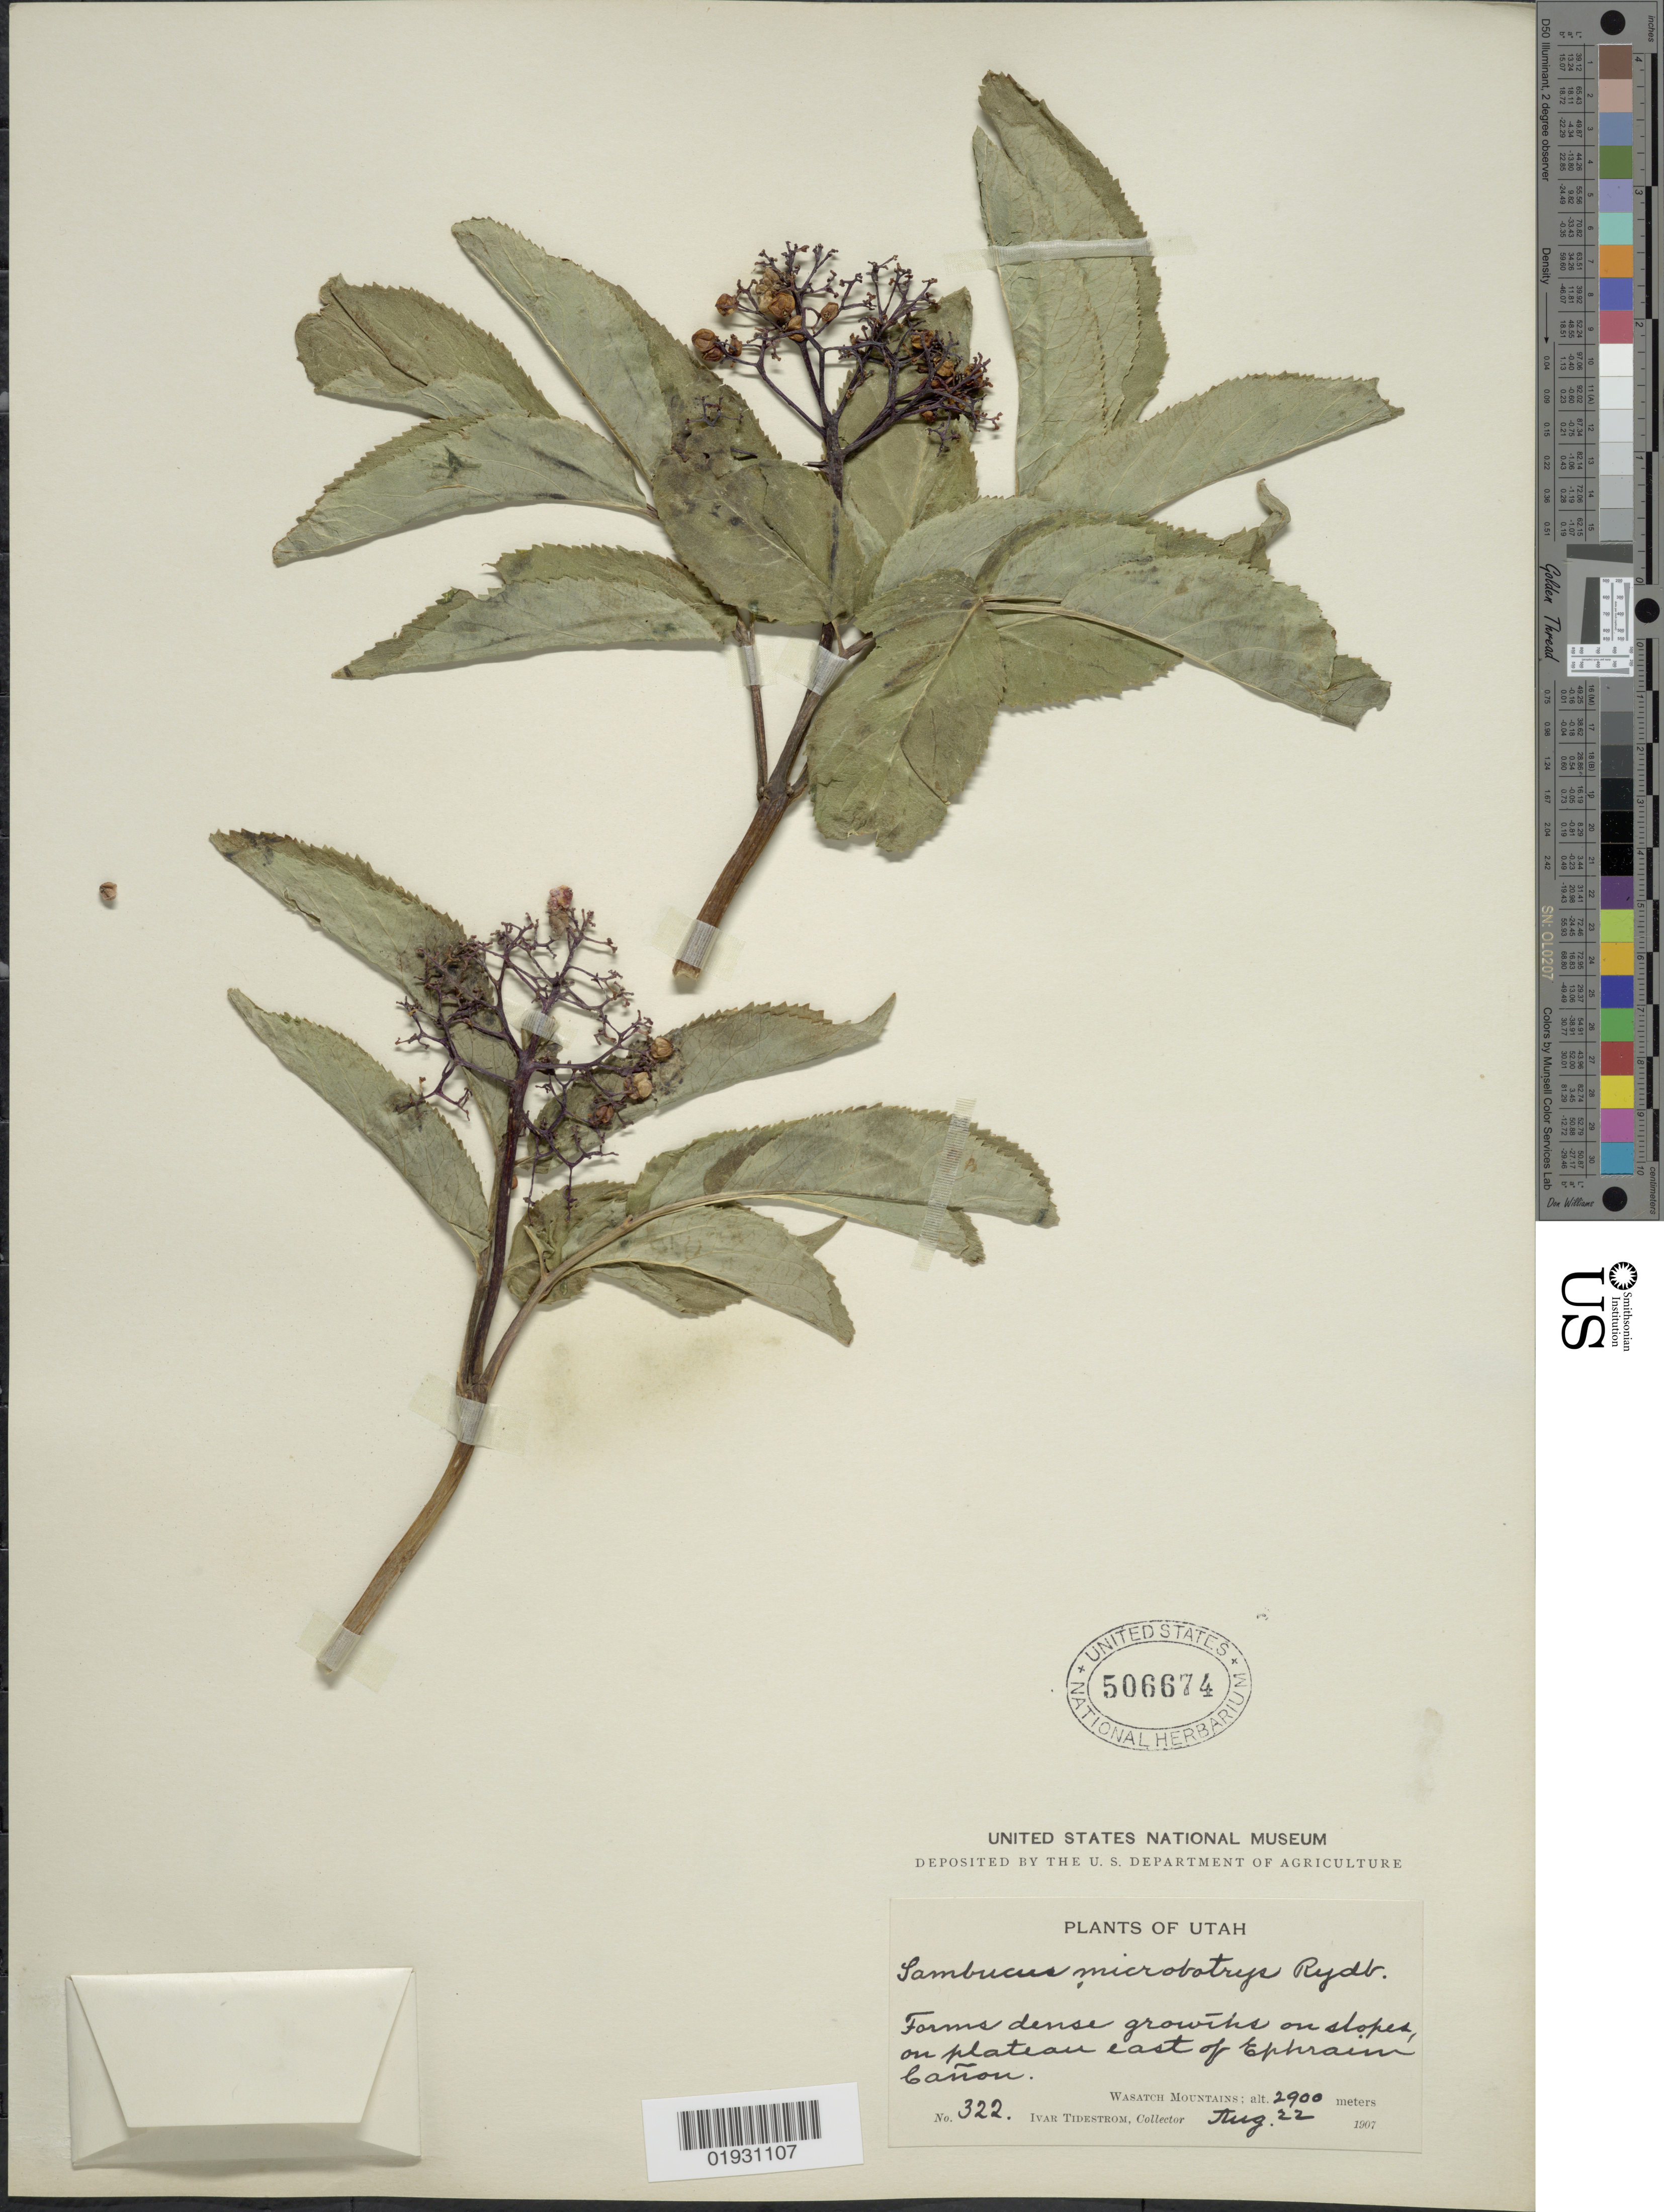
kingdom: Plantae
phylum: Tracheophyta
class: Magnoliopsida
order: Dipsacales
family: Viburnaceae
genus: Sambucus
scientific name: Sambucus microbotrys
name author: Rydb.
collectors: I. F. Tidestrom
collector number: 322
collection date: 1907-08-22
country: United States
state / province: Utah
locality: On slopes on plateau east of Ephraim Cañon. Wasatch Mountains.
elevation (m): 2900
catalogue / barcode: US 506674